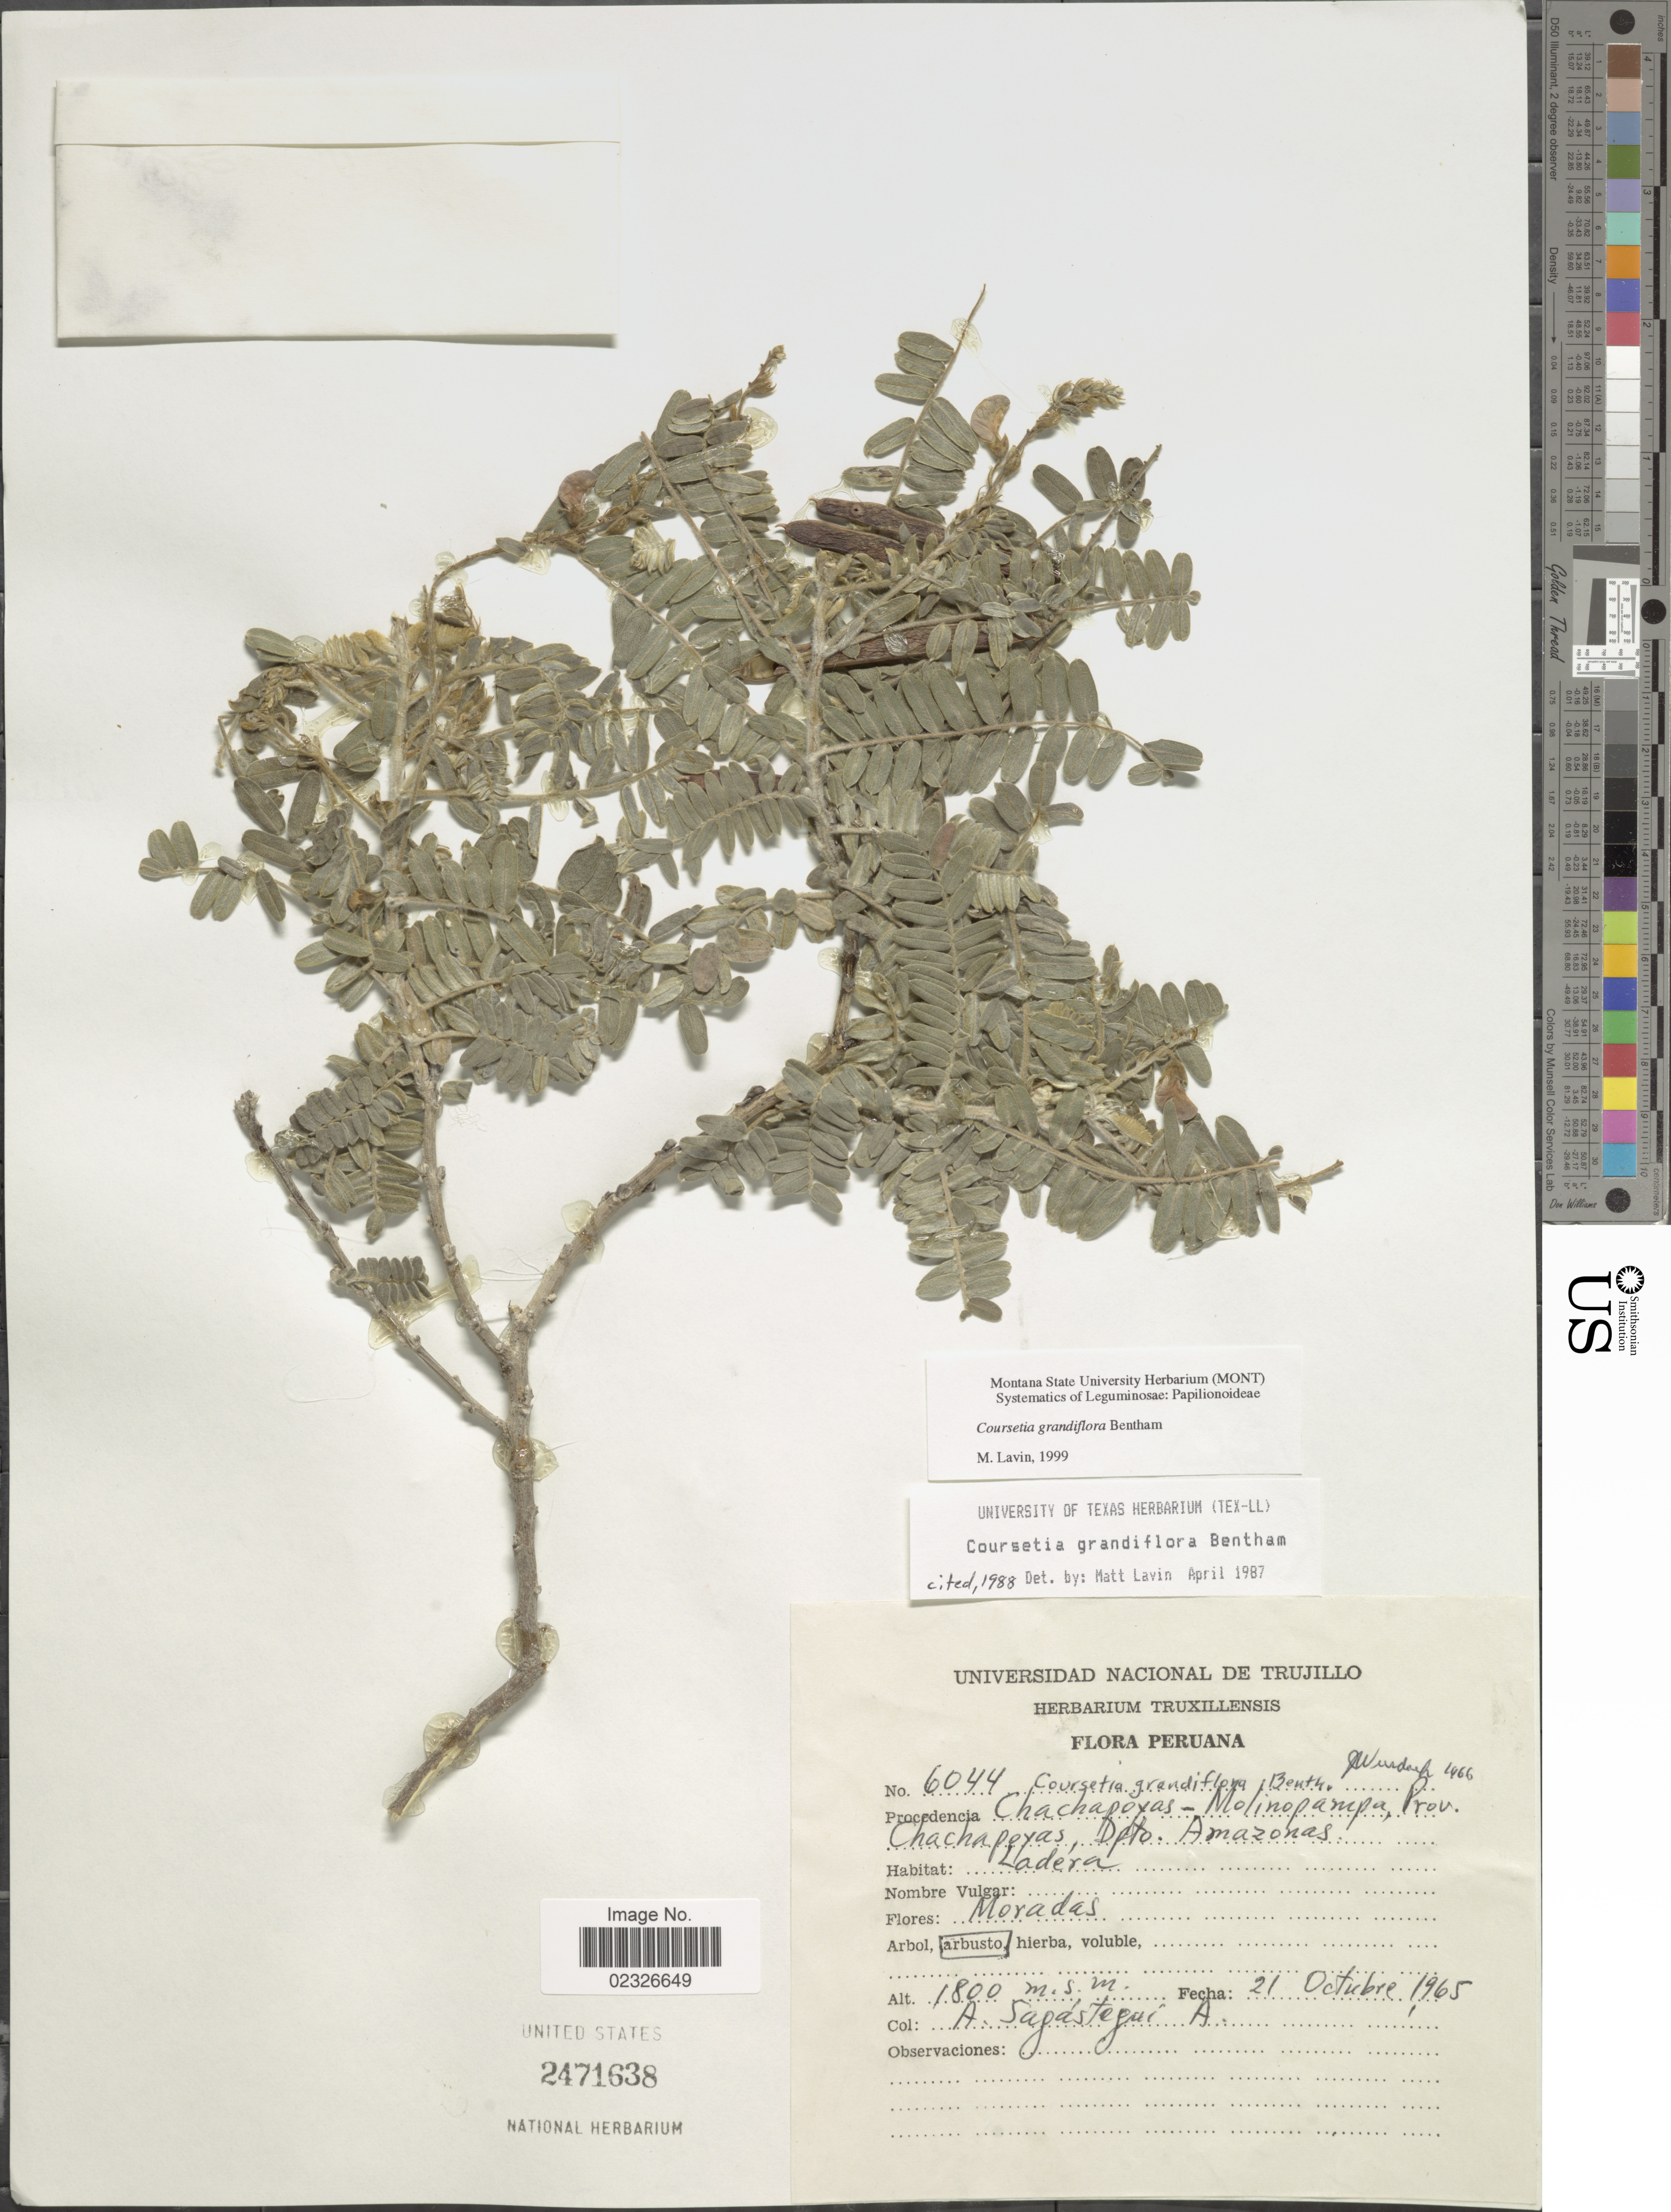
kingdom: Plantae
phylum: Tracheophyta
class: Magnoliopsida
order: Fabales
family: Fabaceae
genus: Coursetia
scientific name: Coursetia grandiflora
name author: Benth.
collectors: A. Sagástegui A.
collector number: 6044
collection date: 1965-10-21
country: Peru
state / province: Amazonas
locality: Chachapoyas-Molinopampa, Prov. Chachapoyas, Dpto. Amazonas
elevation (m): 1800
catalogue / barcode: US 2471638